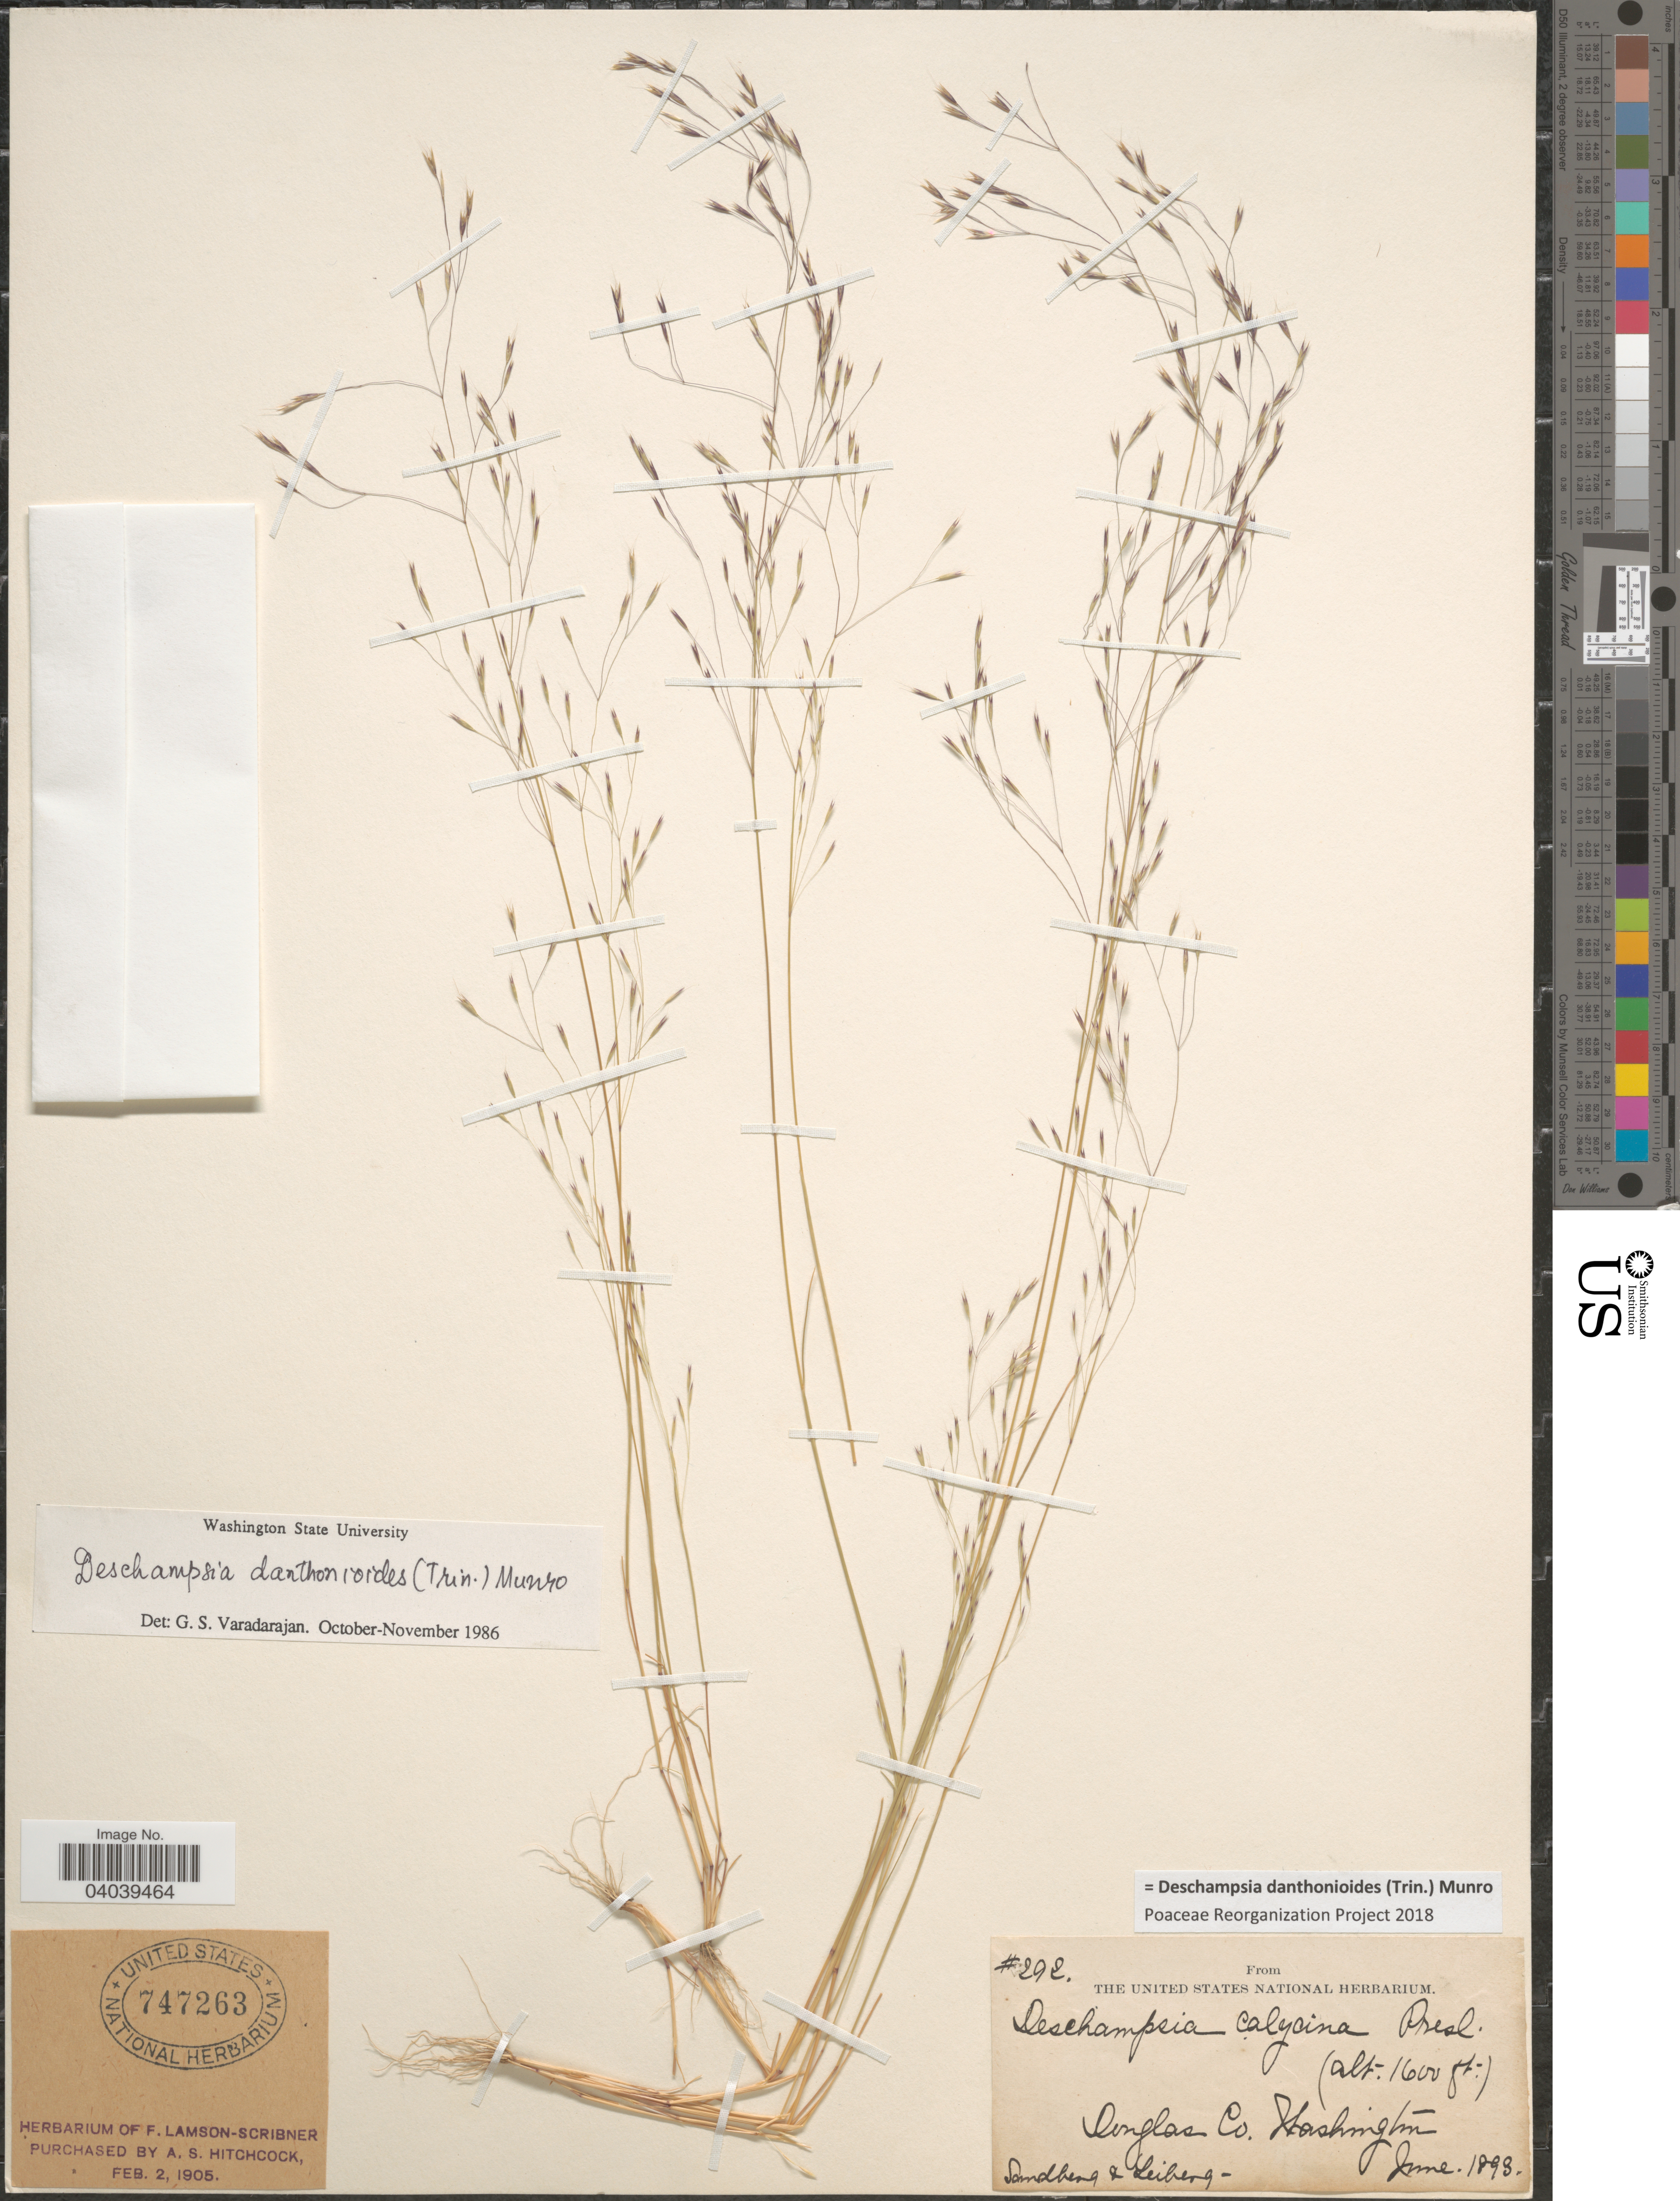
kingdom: Plantae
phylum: Tracheophyta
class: Liliopsida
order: Poales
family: Poaceae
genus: Deschampsia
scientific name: Deschampsia danthonioides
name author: (Trin.) Munro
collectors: Sandberg & -. Leiberg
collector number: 292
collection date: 1893-06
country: United States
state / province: Washington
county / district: Douglas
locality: Douglas Co.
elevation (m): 488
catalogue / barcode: US 747263